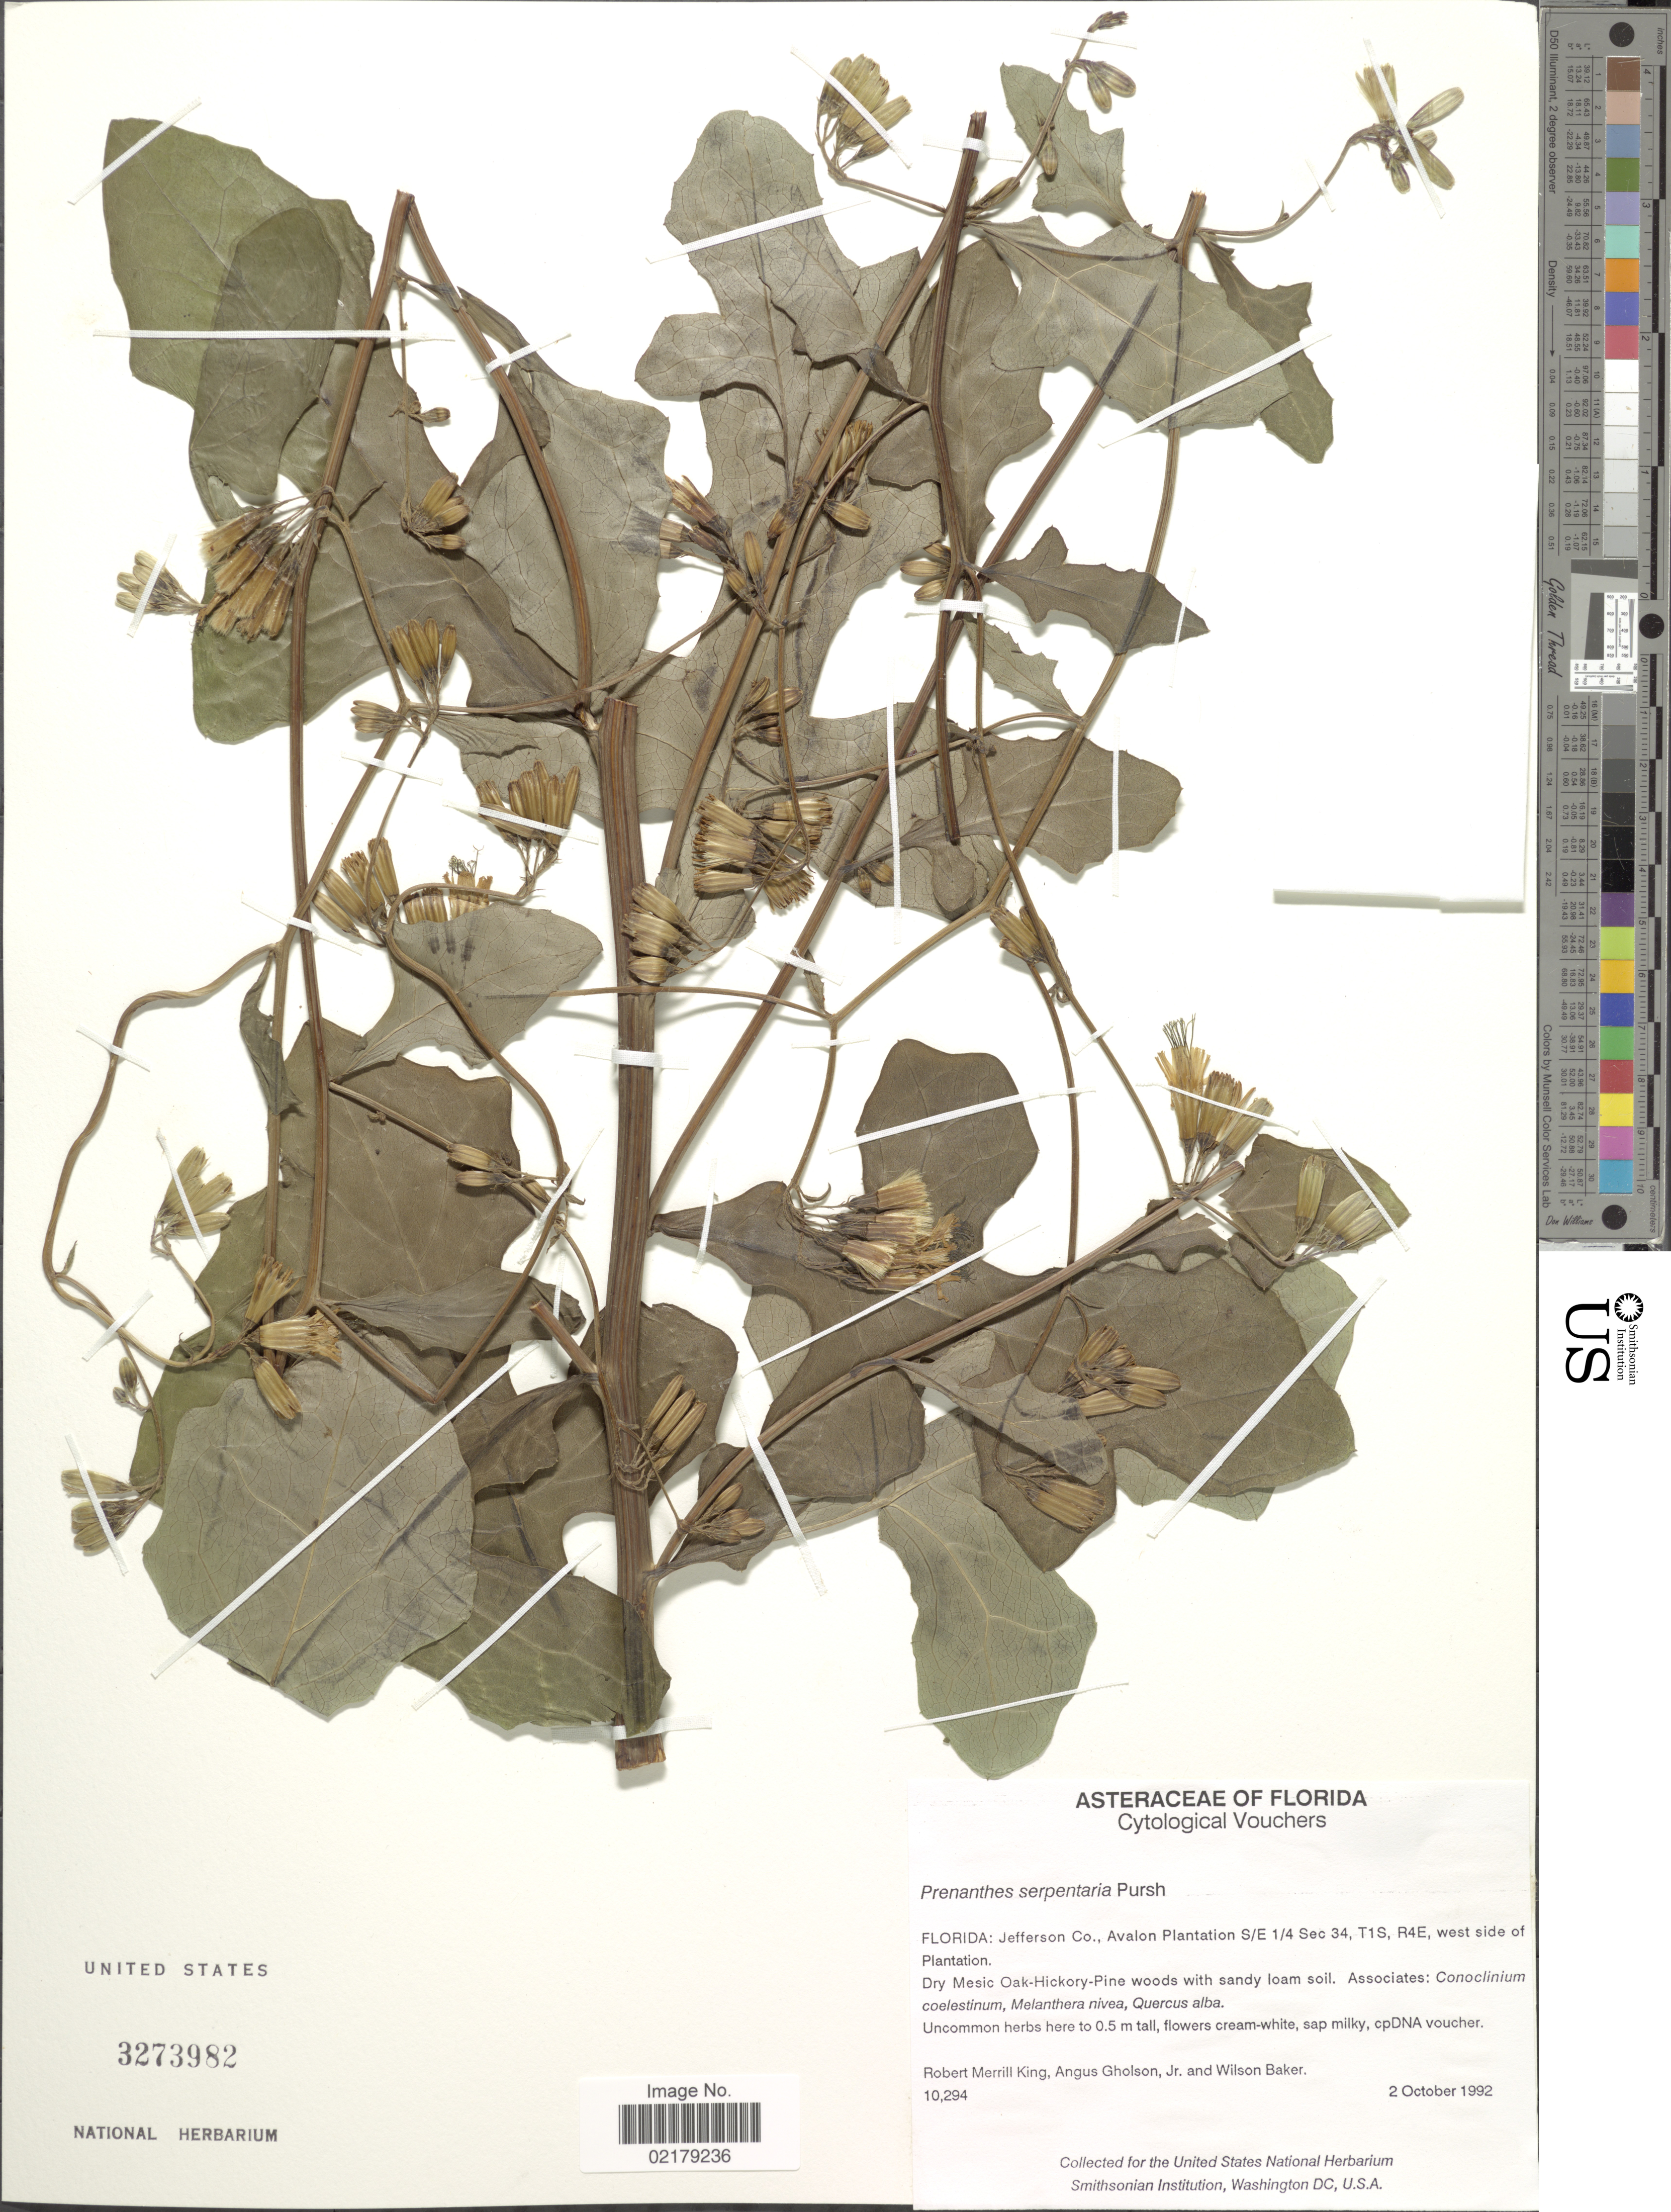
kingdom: Plantae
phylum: Tracheophyta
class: Magnoliopsida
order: Asterales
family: Asteraceae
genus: Nabalus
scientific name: Nabalus serpentarius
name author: (Pursh) Hook.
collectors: R. M. King, A. Gholson & W. Baker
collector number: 10294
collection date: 1992-10-02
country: United States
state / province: Florida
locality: Jefferson Co., Avalon Plantation S/E 1/4 sec 34, T1S, R4E, west side of Plantation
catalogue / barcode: US 3273982